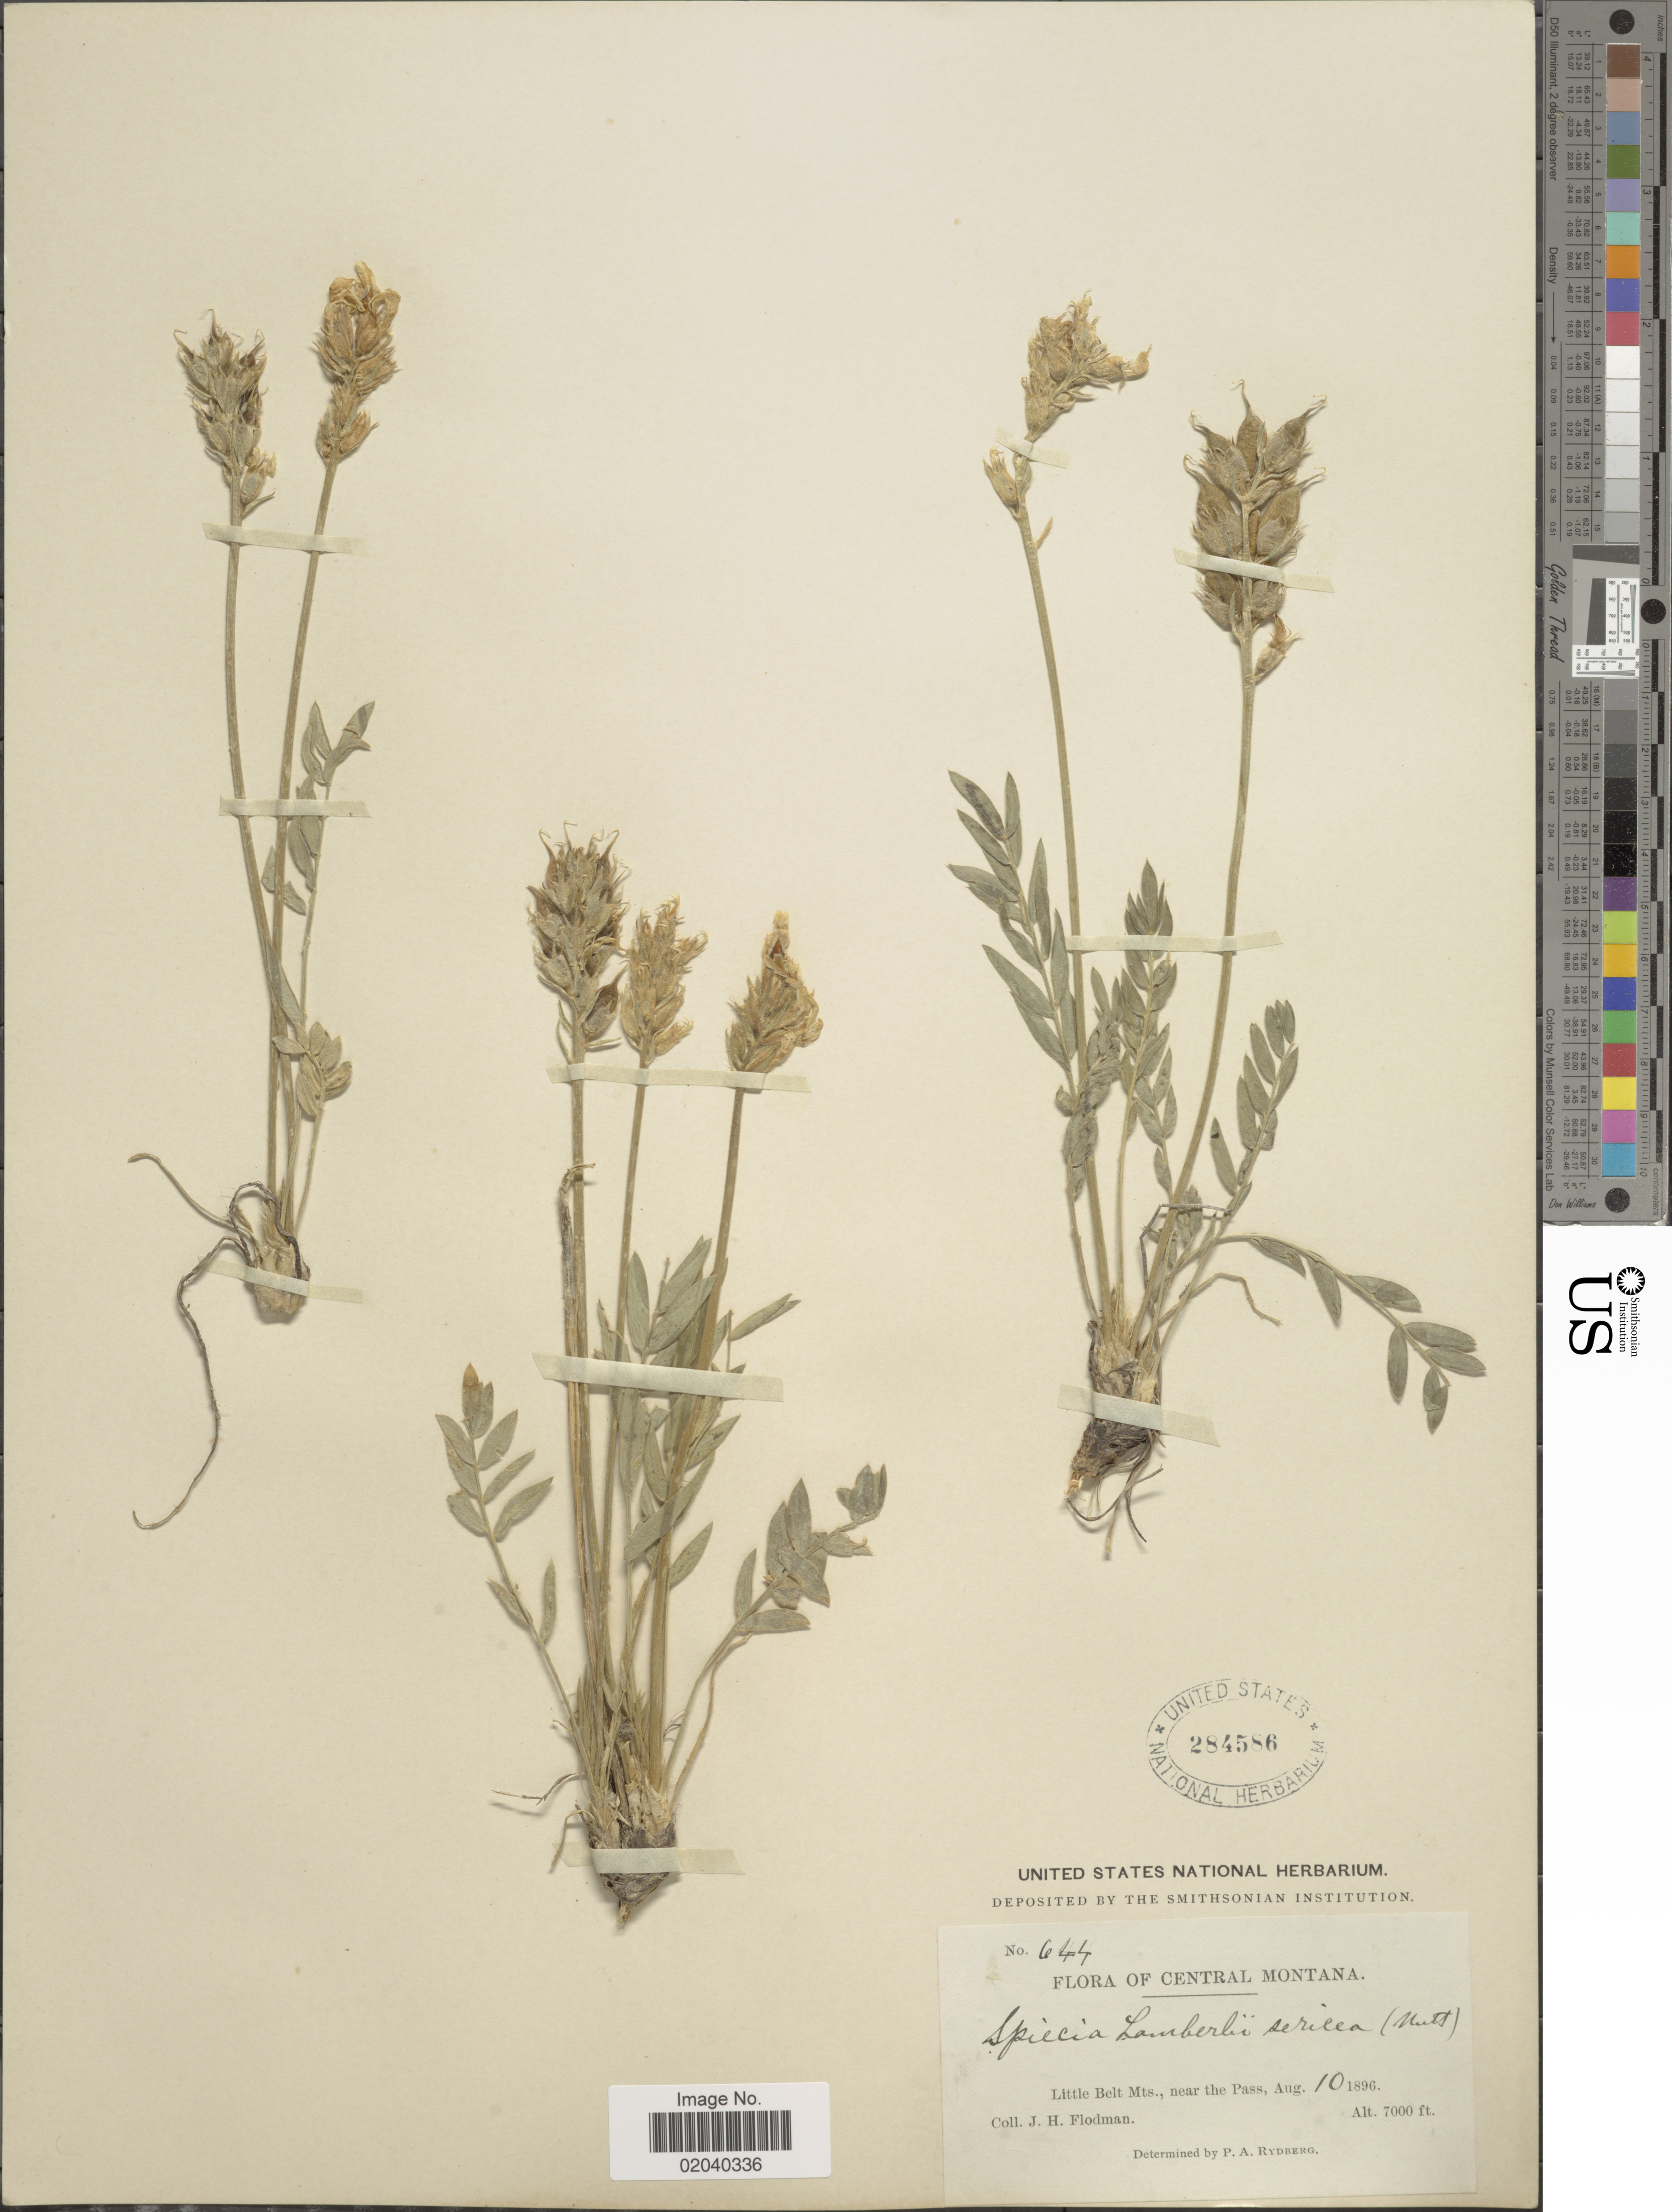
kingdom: Plantae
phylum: Tracheophyta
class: Magnoliopsida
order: Fabales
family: Fabaceae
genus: Oxytropis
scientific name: Oxytropis sericea var. sericea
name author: Nutt.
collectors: J. Flodman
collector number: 644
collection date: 1896-08-10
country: United States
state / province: Montana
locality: Central Montana. Little Belt Mts., near the Pass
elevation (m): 2134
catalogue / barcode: US 284586